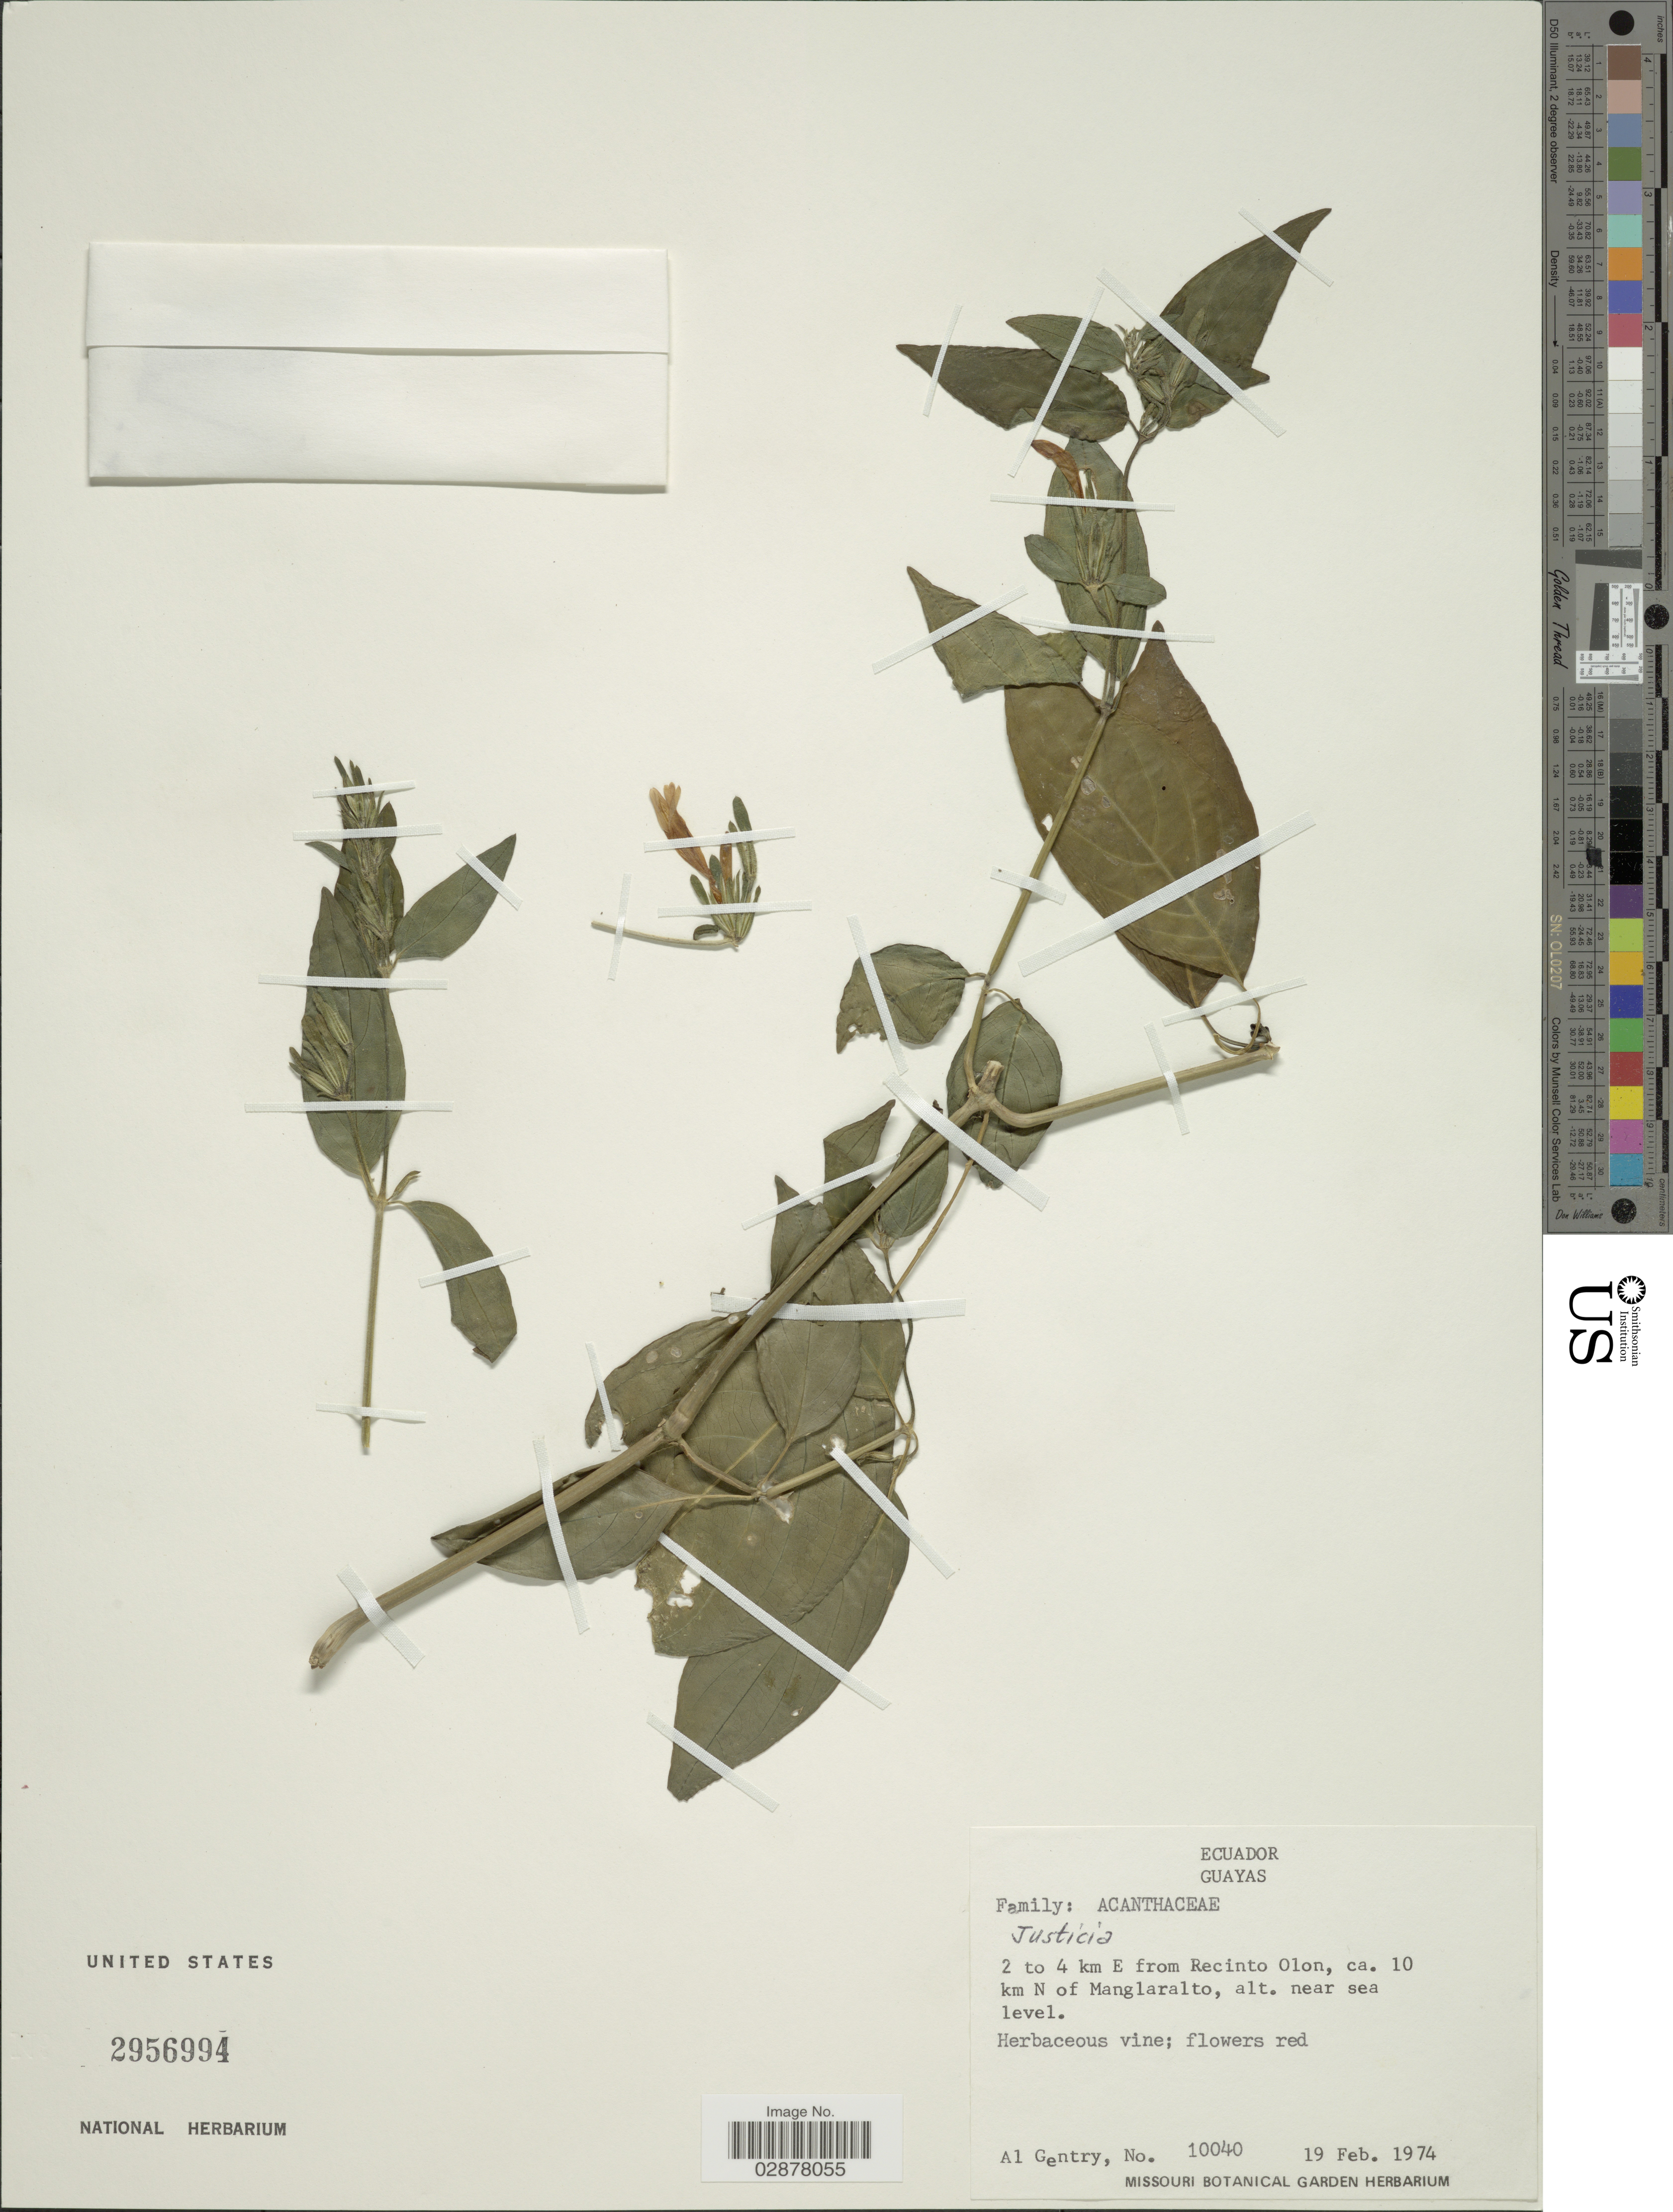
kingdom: Plantae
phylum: Tracheophyta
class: Magnoliopsida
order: Lamiales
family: Acanthaceae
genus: Justicia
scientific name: Justicia carthaginensis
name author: Jacq.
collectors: A. H. Gentry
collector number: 10040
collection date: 1974-02-19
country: Ecuador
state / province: Guayas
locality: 2 to 4 km E from Recinto Olon, ca. 10 km N of Manglaralto.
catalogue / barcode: US 2956994